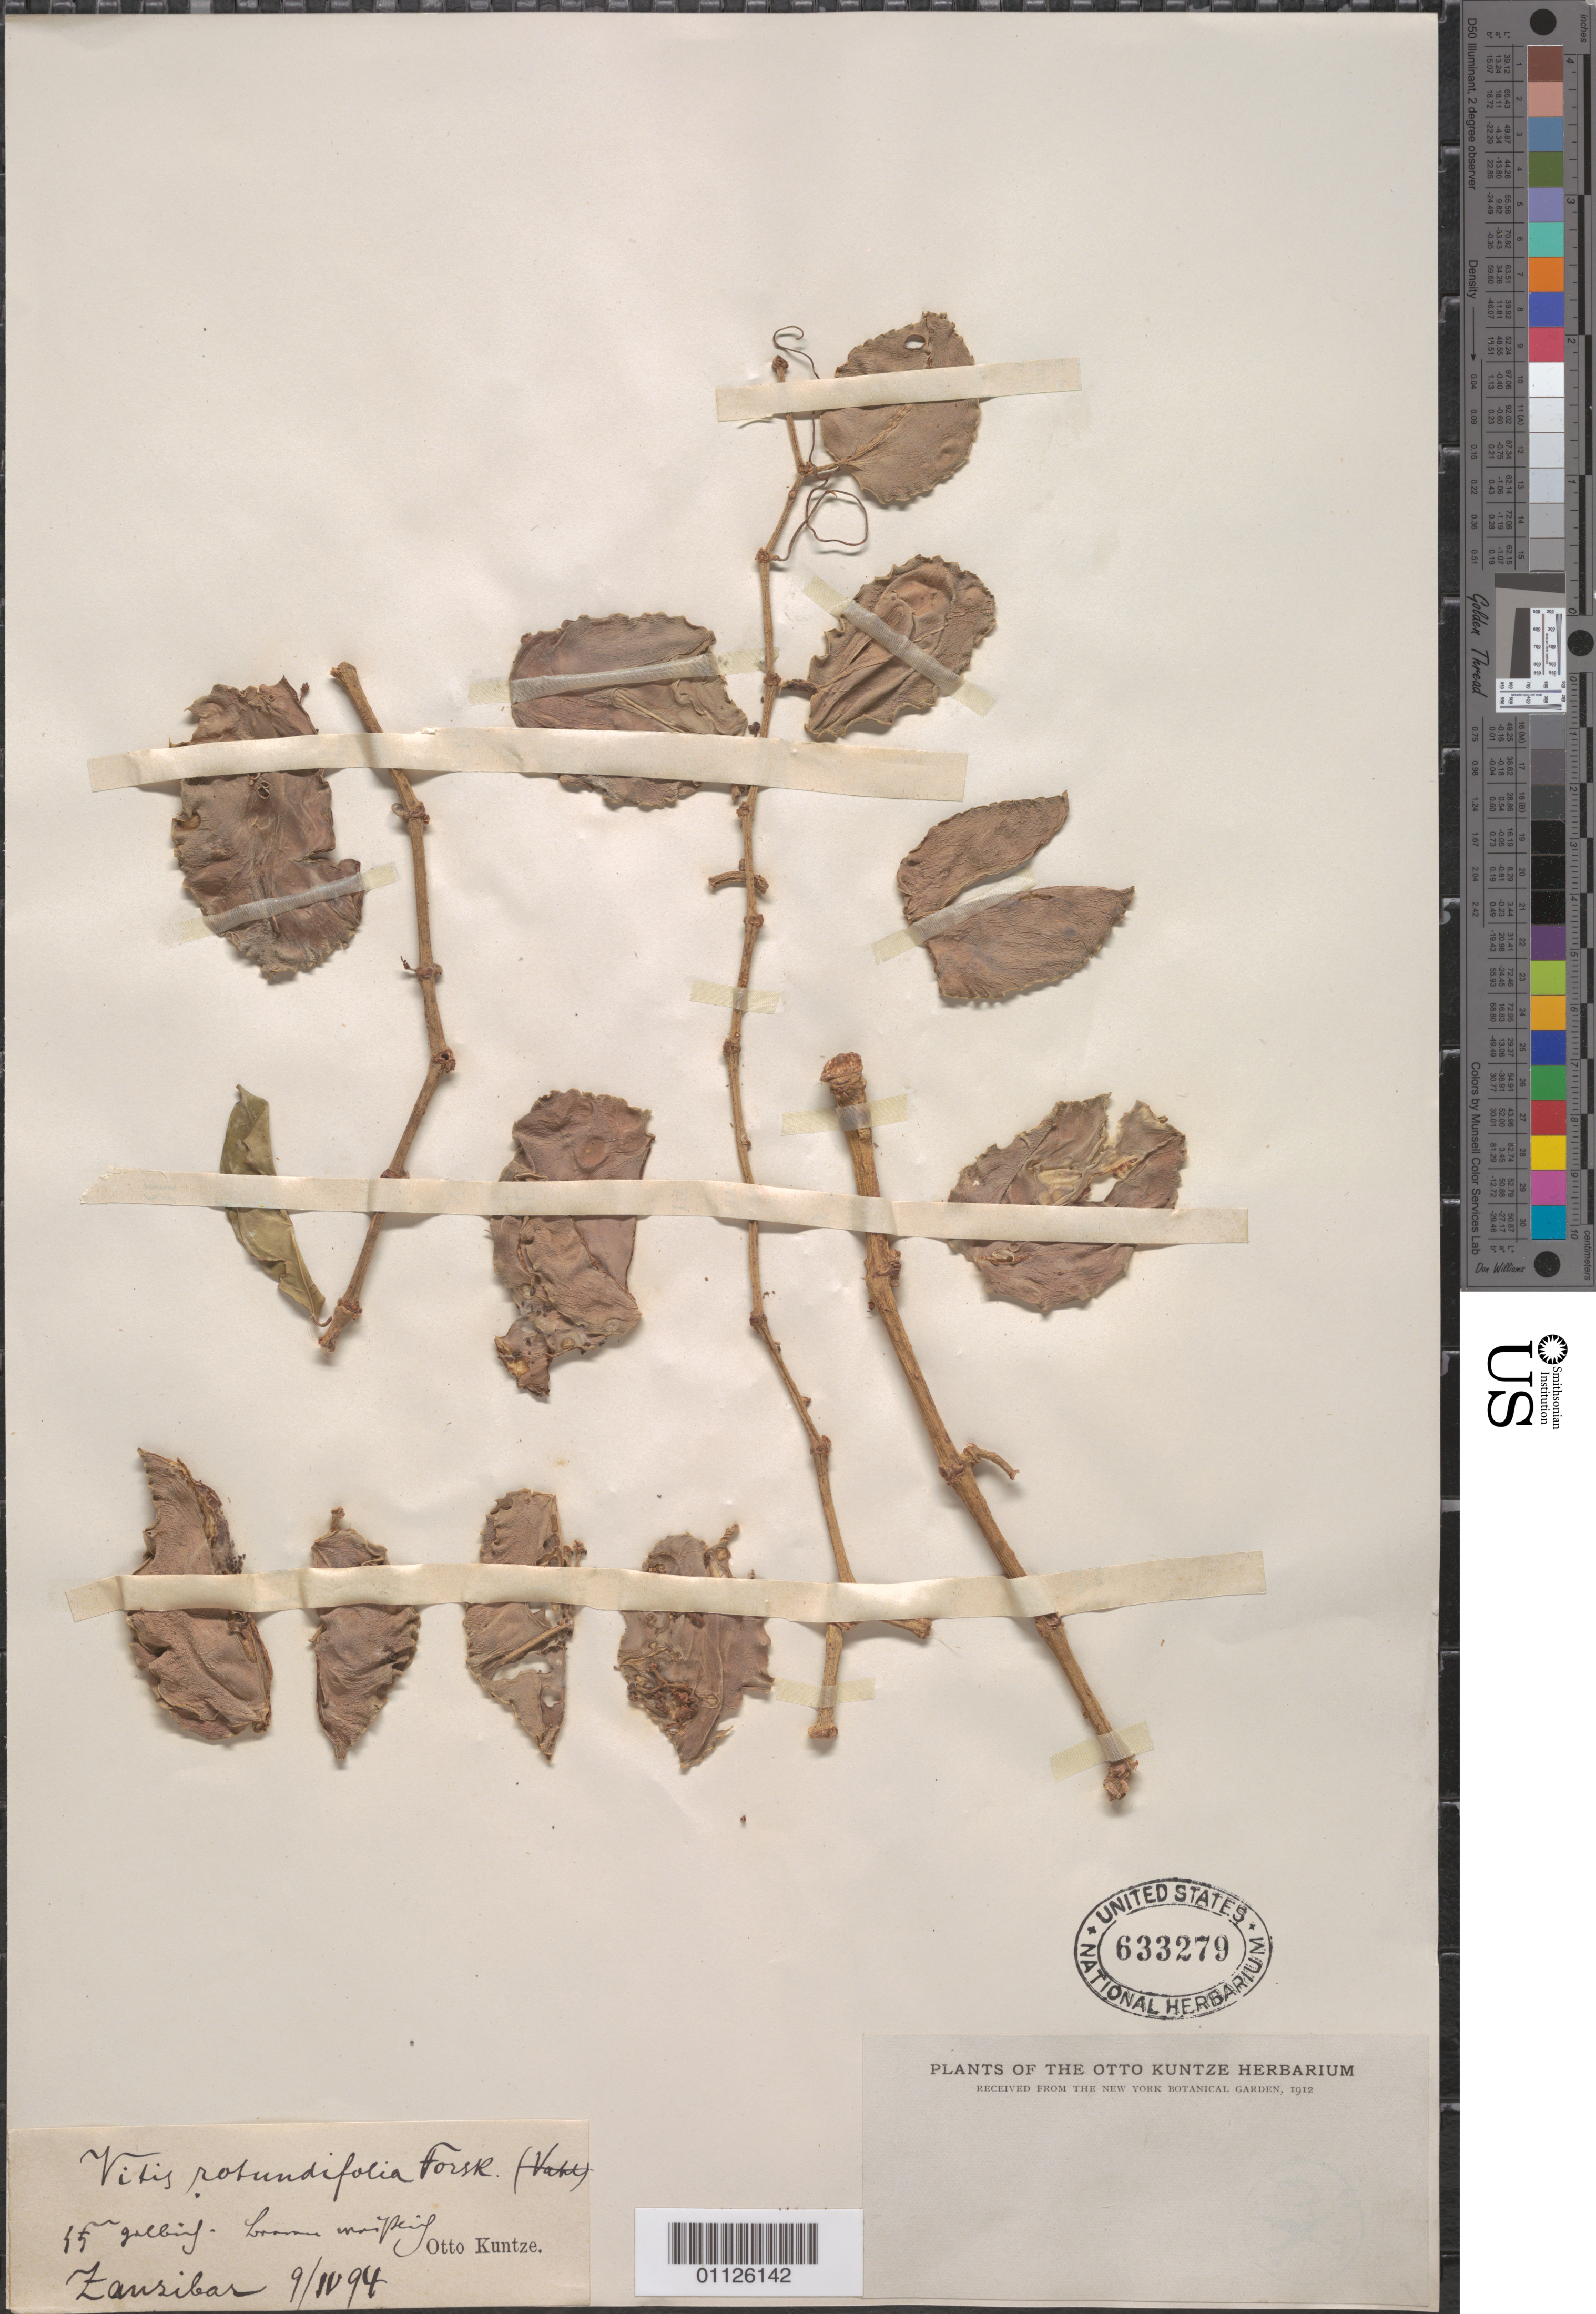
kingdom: Plantae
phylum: Tracheophyta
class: Magnoliopsida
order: Vitales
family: Vitaceae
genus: Cissus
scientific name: Cissus rotundifolia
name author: (Forssk.) Vahl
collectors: C.E.O. Kuntze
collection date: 1894-04-09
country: Tanzania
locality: Zanzibar.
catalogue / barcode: US 633279